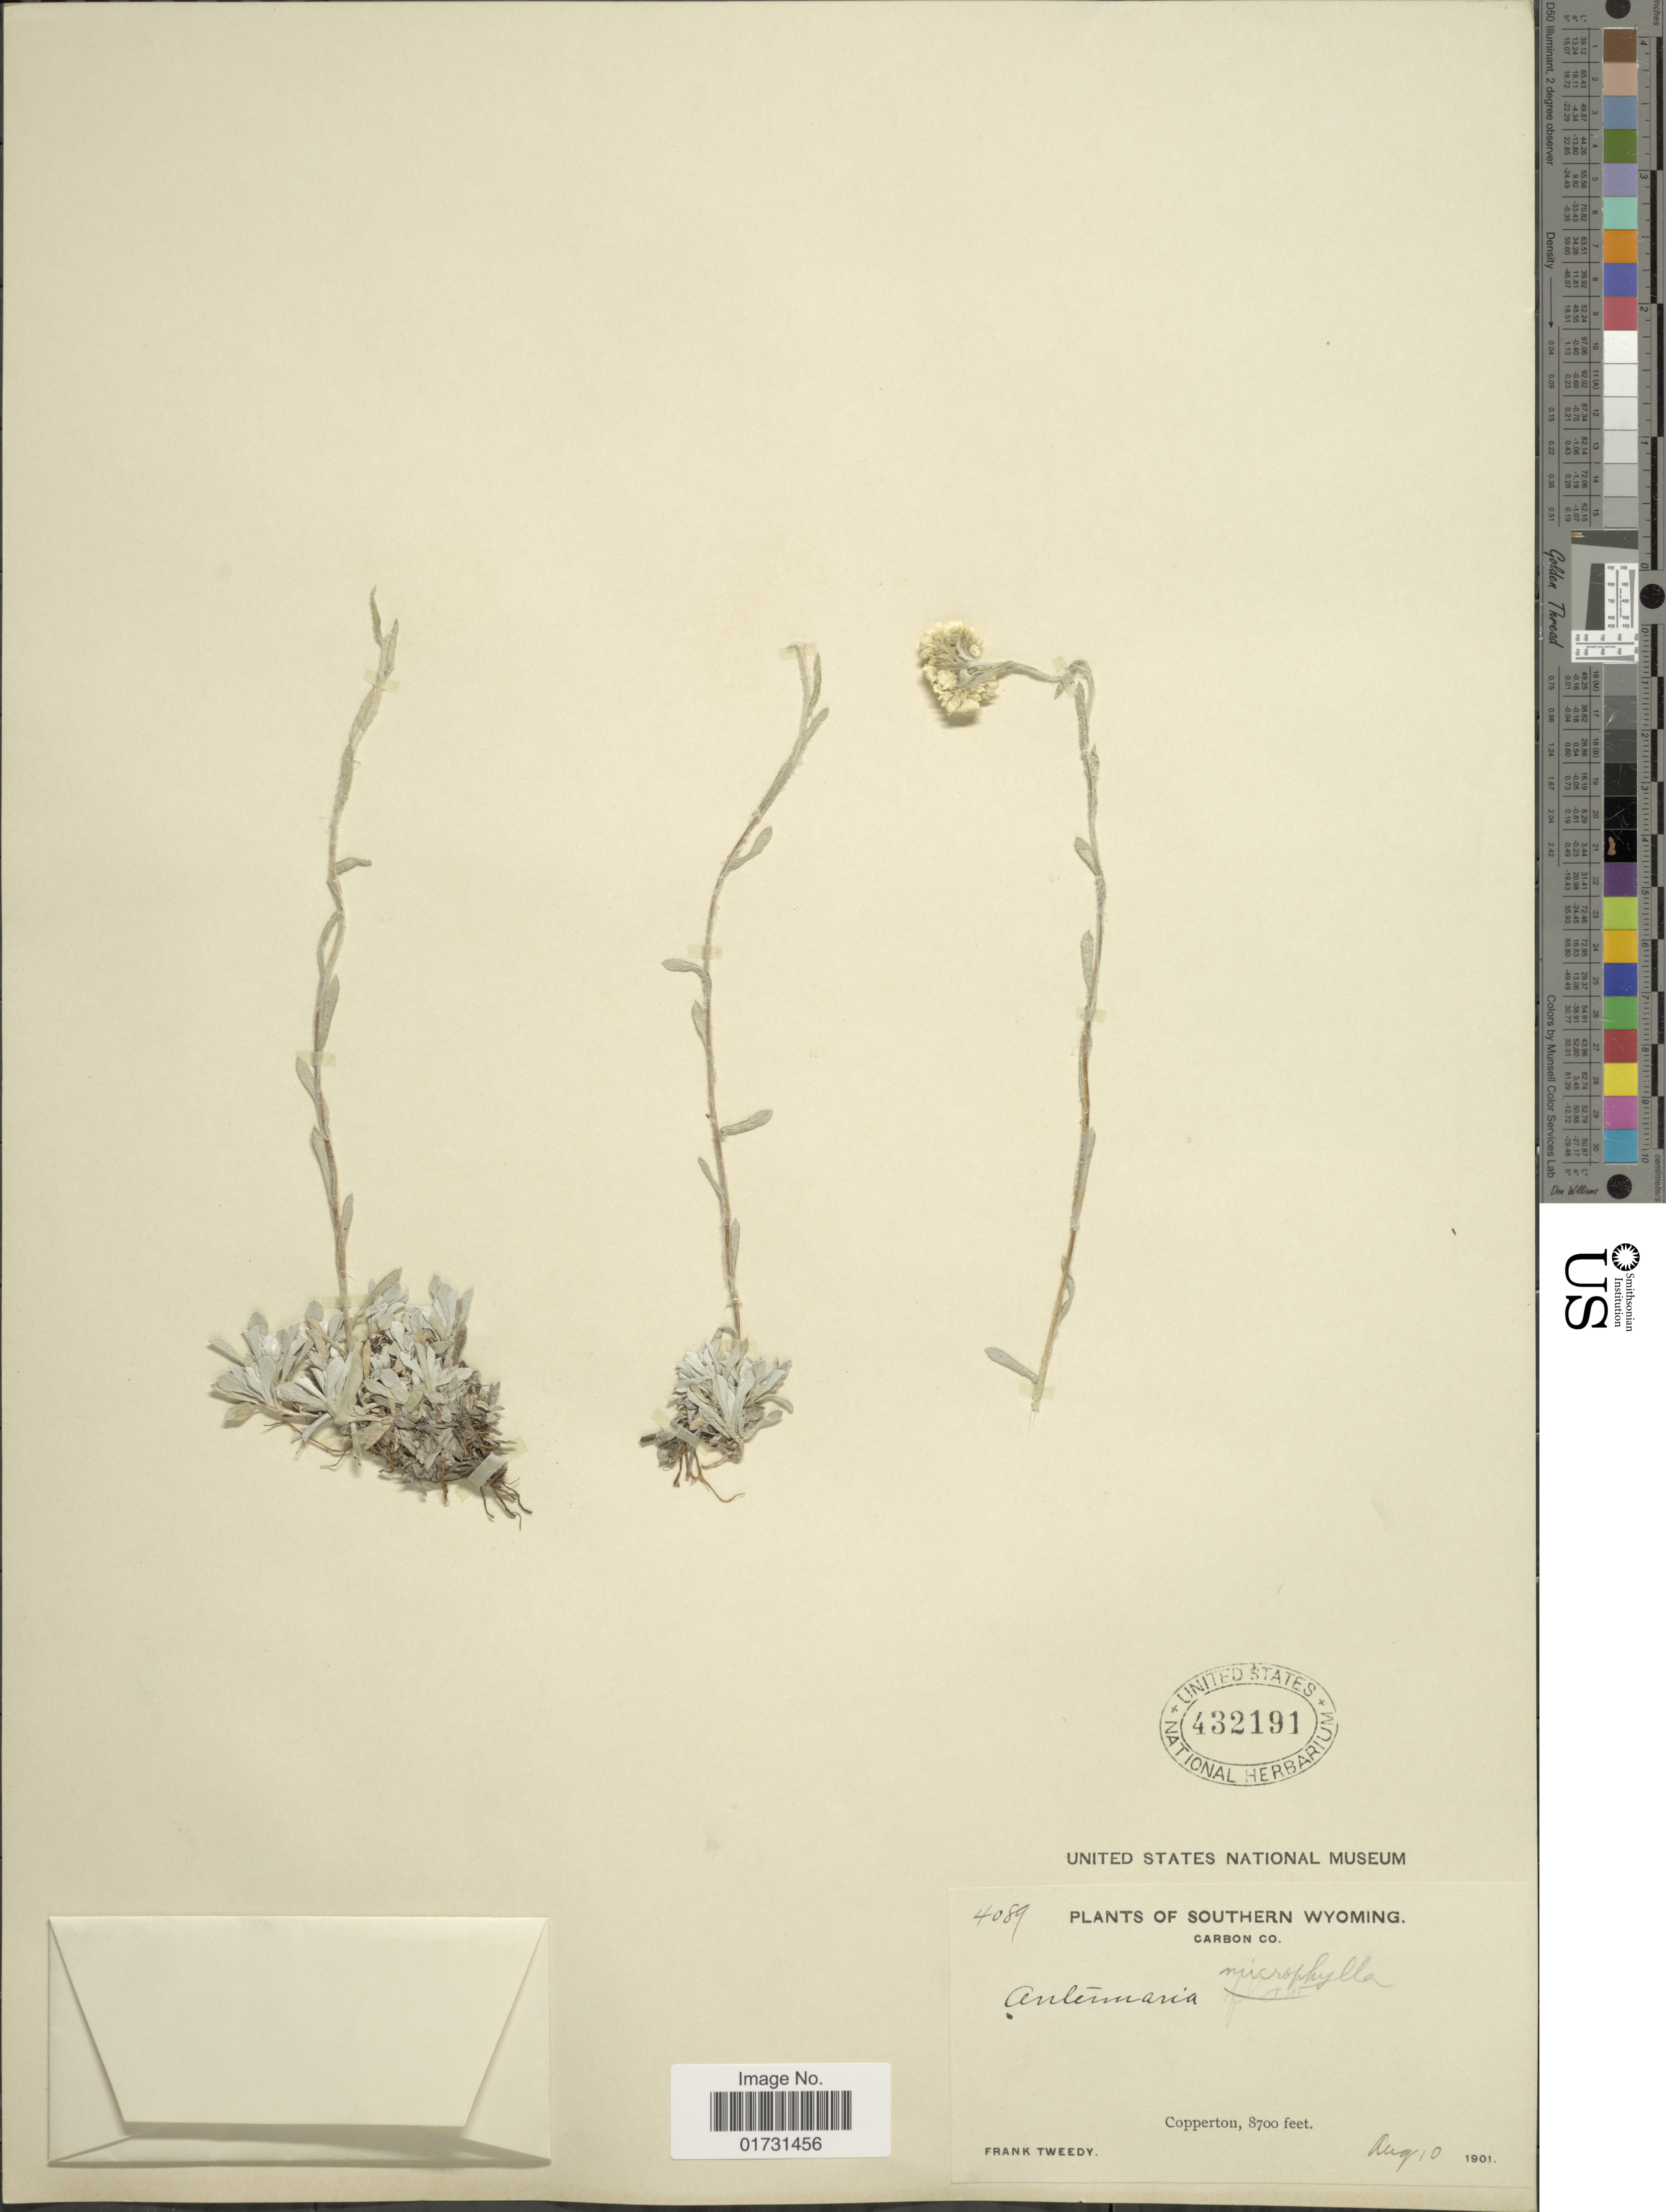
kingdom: Plantae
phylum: Tracheophyta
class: Magnoliopsida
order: Asterales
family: Asteraceae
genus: Antennaria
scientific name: Antennaria microphylla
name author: Rydb.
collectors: F. Tweedy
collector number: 4089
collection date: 1901-08-10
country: United States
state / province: Wyoming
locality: Southern Wyoming. Carbon Co. Copperton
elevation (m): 2652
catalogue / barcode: US 432191